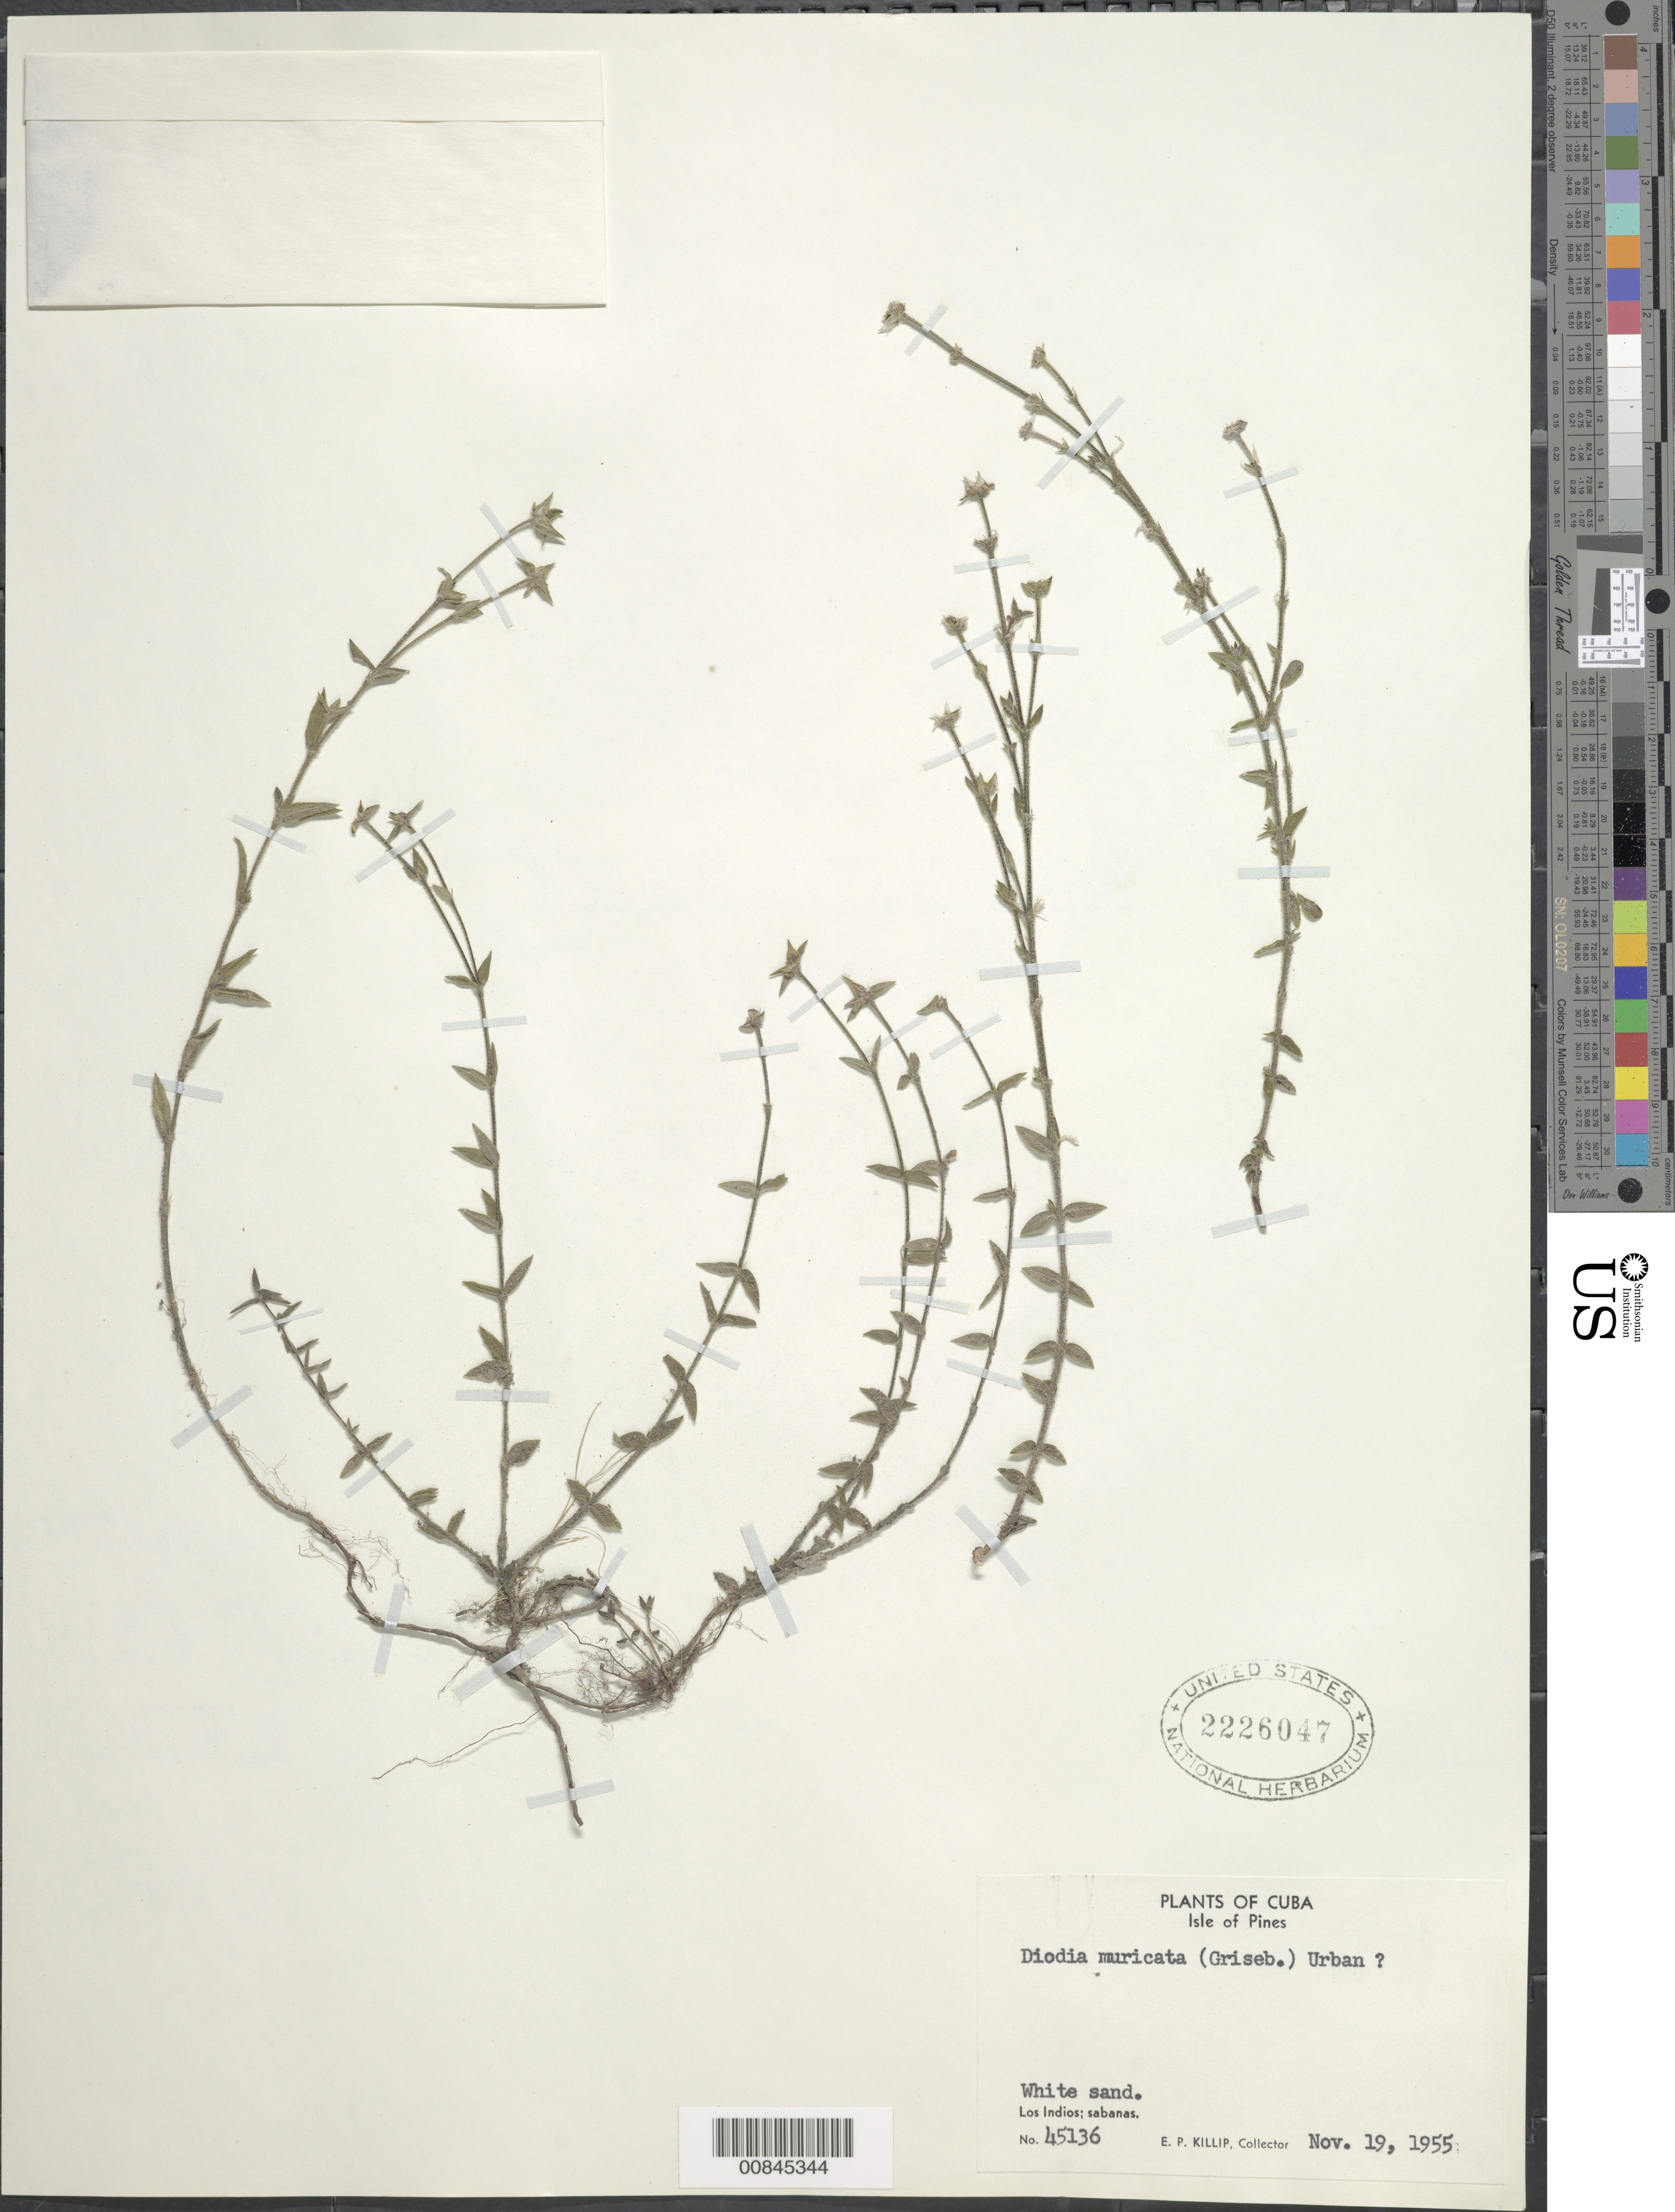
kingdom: Plantae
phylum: Tracheophyta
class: Magnoliopsida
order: Gentianales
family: Rubiaceae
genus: Richardia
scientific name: Richardia arenicola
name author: (Britton & P. Wilson) W.H. Lewis & R.L. Oliv.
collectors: E. P. Killip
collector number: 45136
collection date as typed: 19 Nov 1955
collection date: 1955-11-19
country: Cuba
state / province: Isla de La Juventud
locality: Los Indios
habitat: Sabanas, white sand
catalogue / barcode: US 2226047